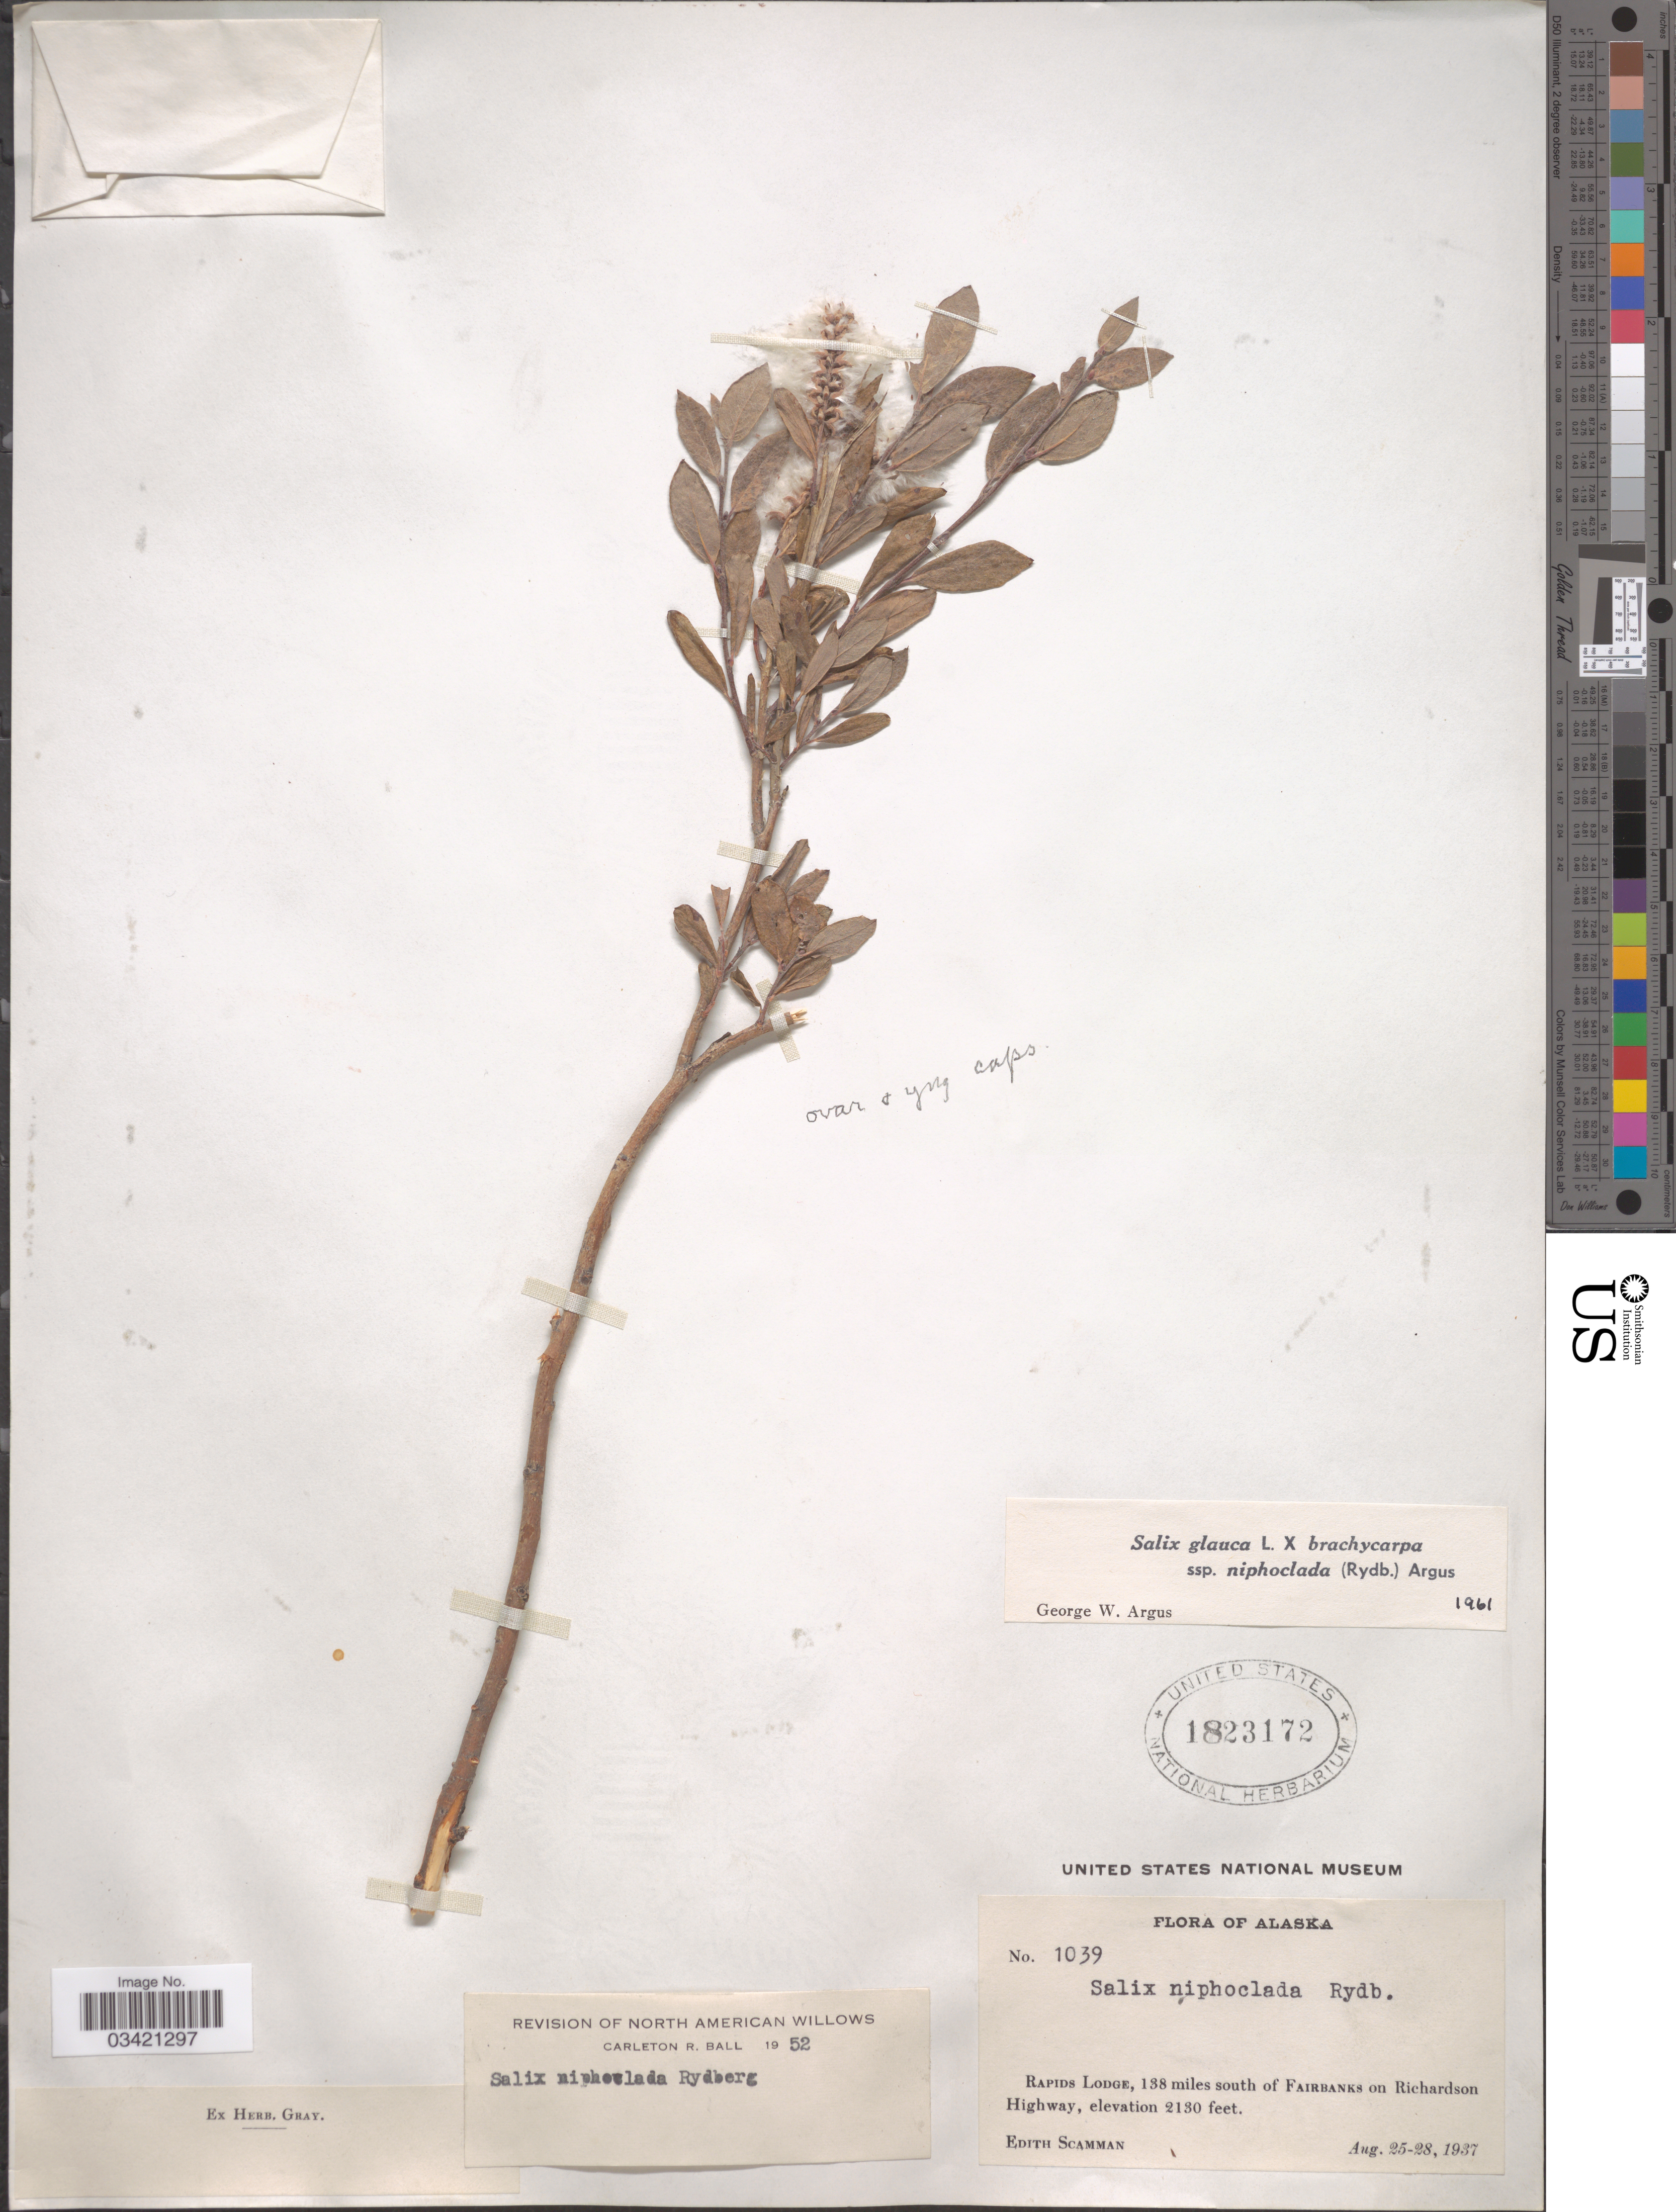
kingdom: Plantae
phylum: Tracheophyta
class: Magnoliopsida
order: Malpighiales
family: Salicaceae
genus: Salix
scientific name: Salix glauca x S. brachycarpa subsp. niphoclada (Rydb.) Argus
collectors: E. Scamman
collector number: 1039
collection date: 1937-08-25/1937-08-28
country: United States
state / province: Alaska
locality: Rapids Lodge, 138 miles south of Fairbanks on Richardson Highway.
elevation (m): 649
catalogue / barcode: US 1823172